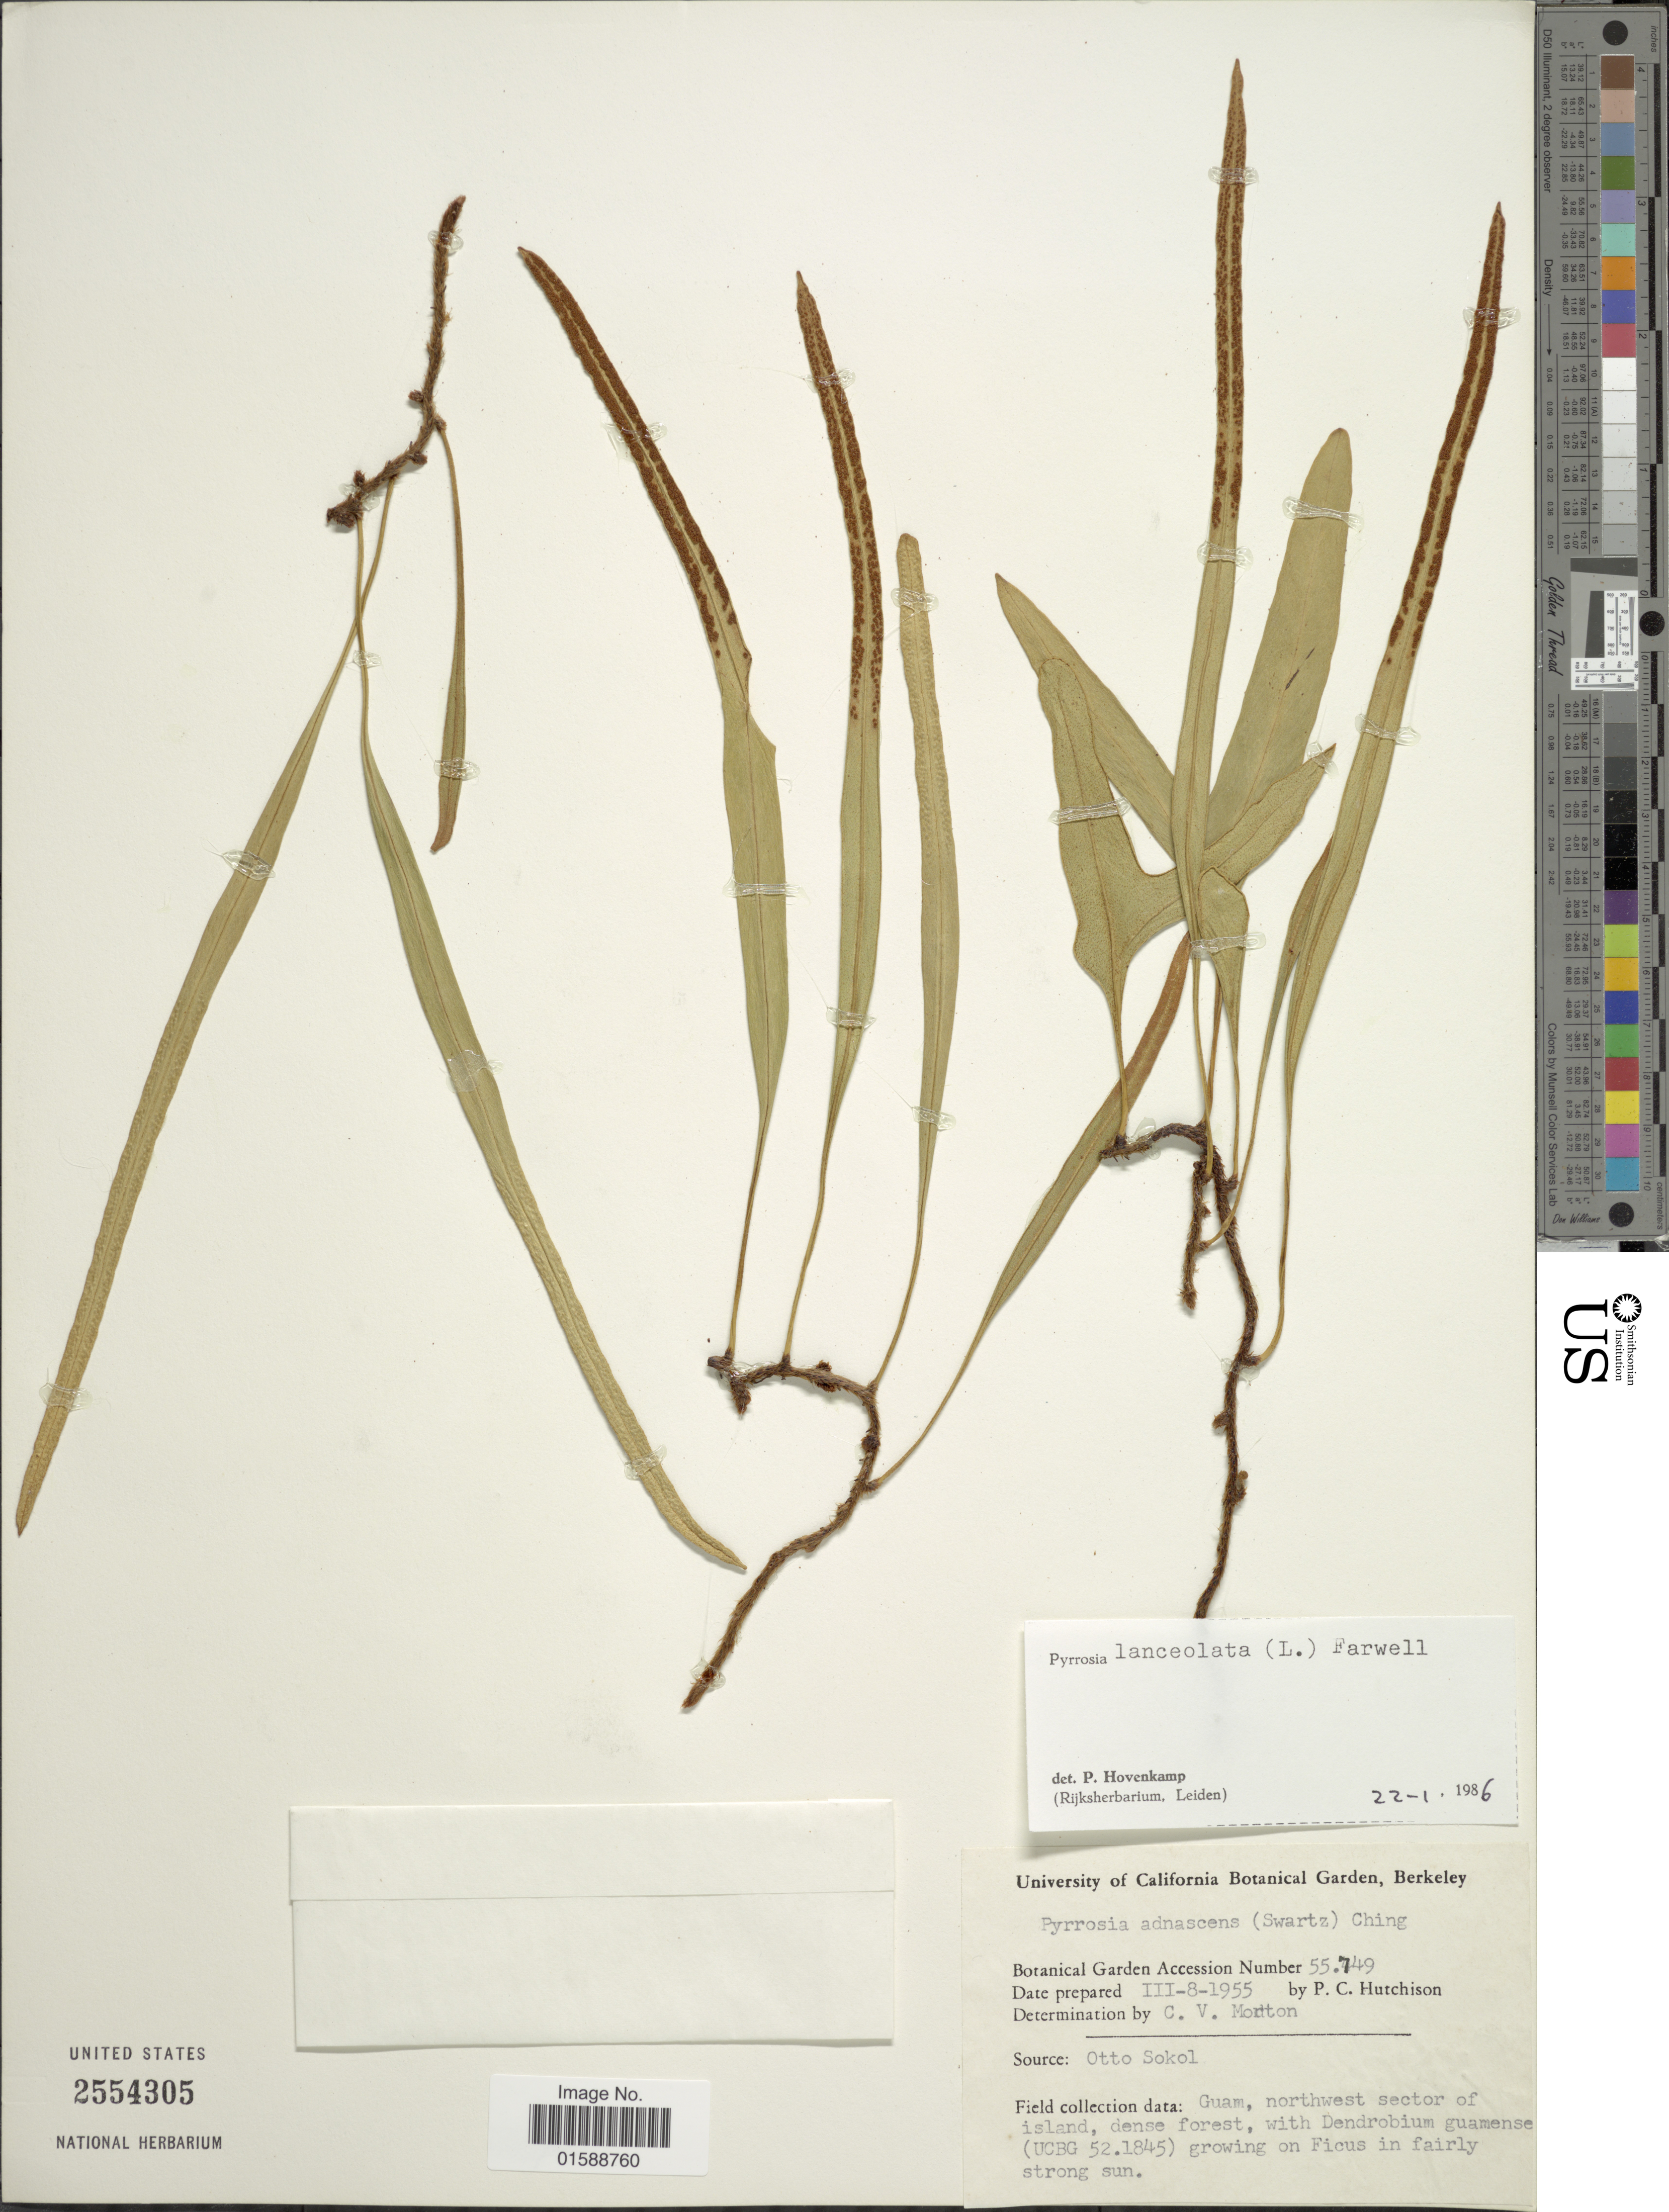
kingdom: Plantae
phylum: Tracheophyta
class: Polypodiopsida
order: Polypodiales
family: Polypodiaceae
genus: Pyrrosia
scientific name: Pyrrosia lanceolata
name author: (L.) Farw.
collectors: P. C. Hutchison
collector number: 55749?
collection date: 1955-03-08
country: United States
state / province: California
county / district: Alameda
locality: University of California Botanical Garden, Berkeley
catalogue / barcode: US 2554305